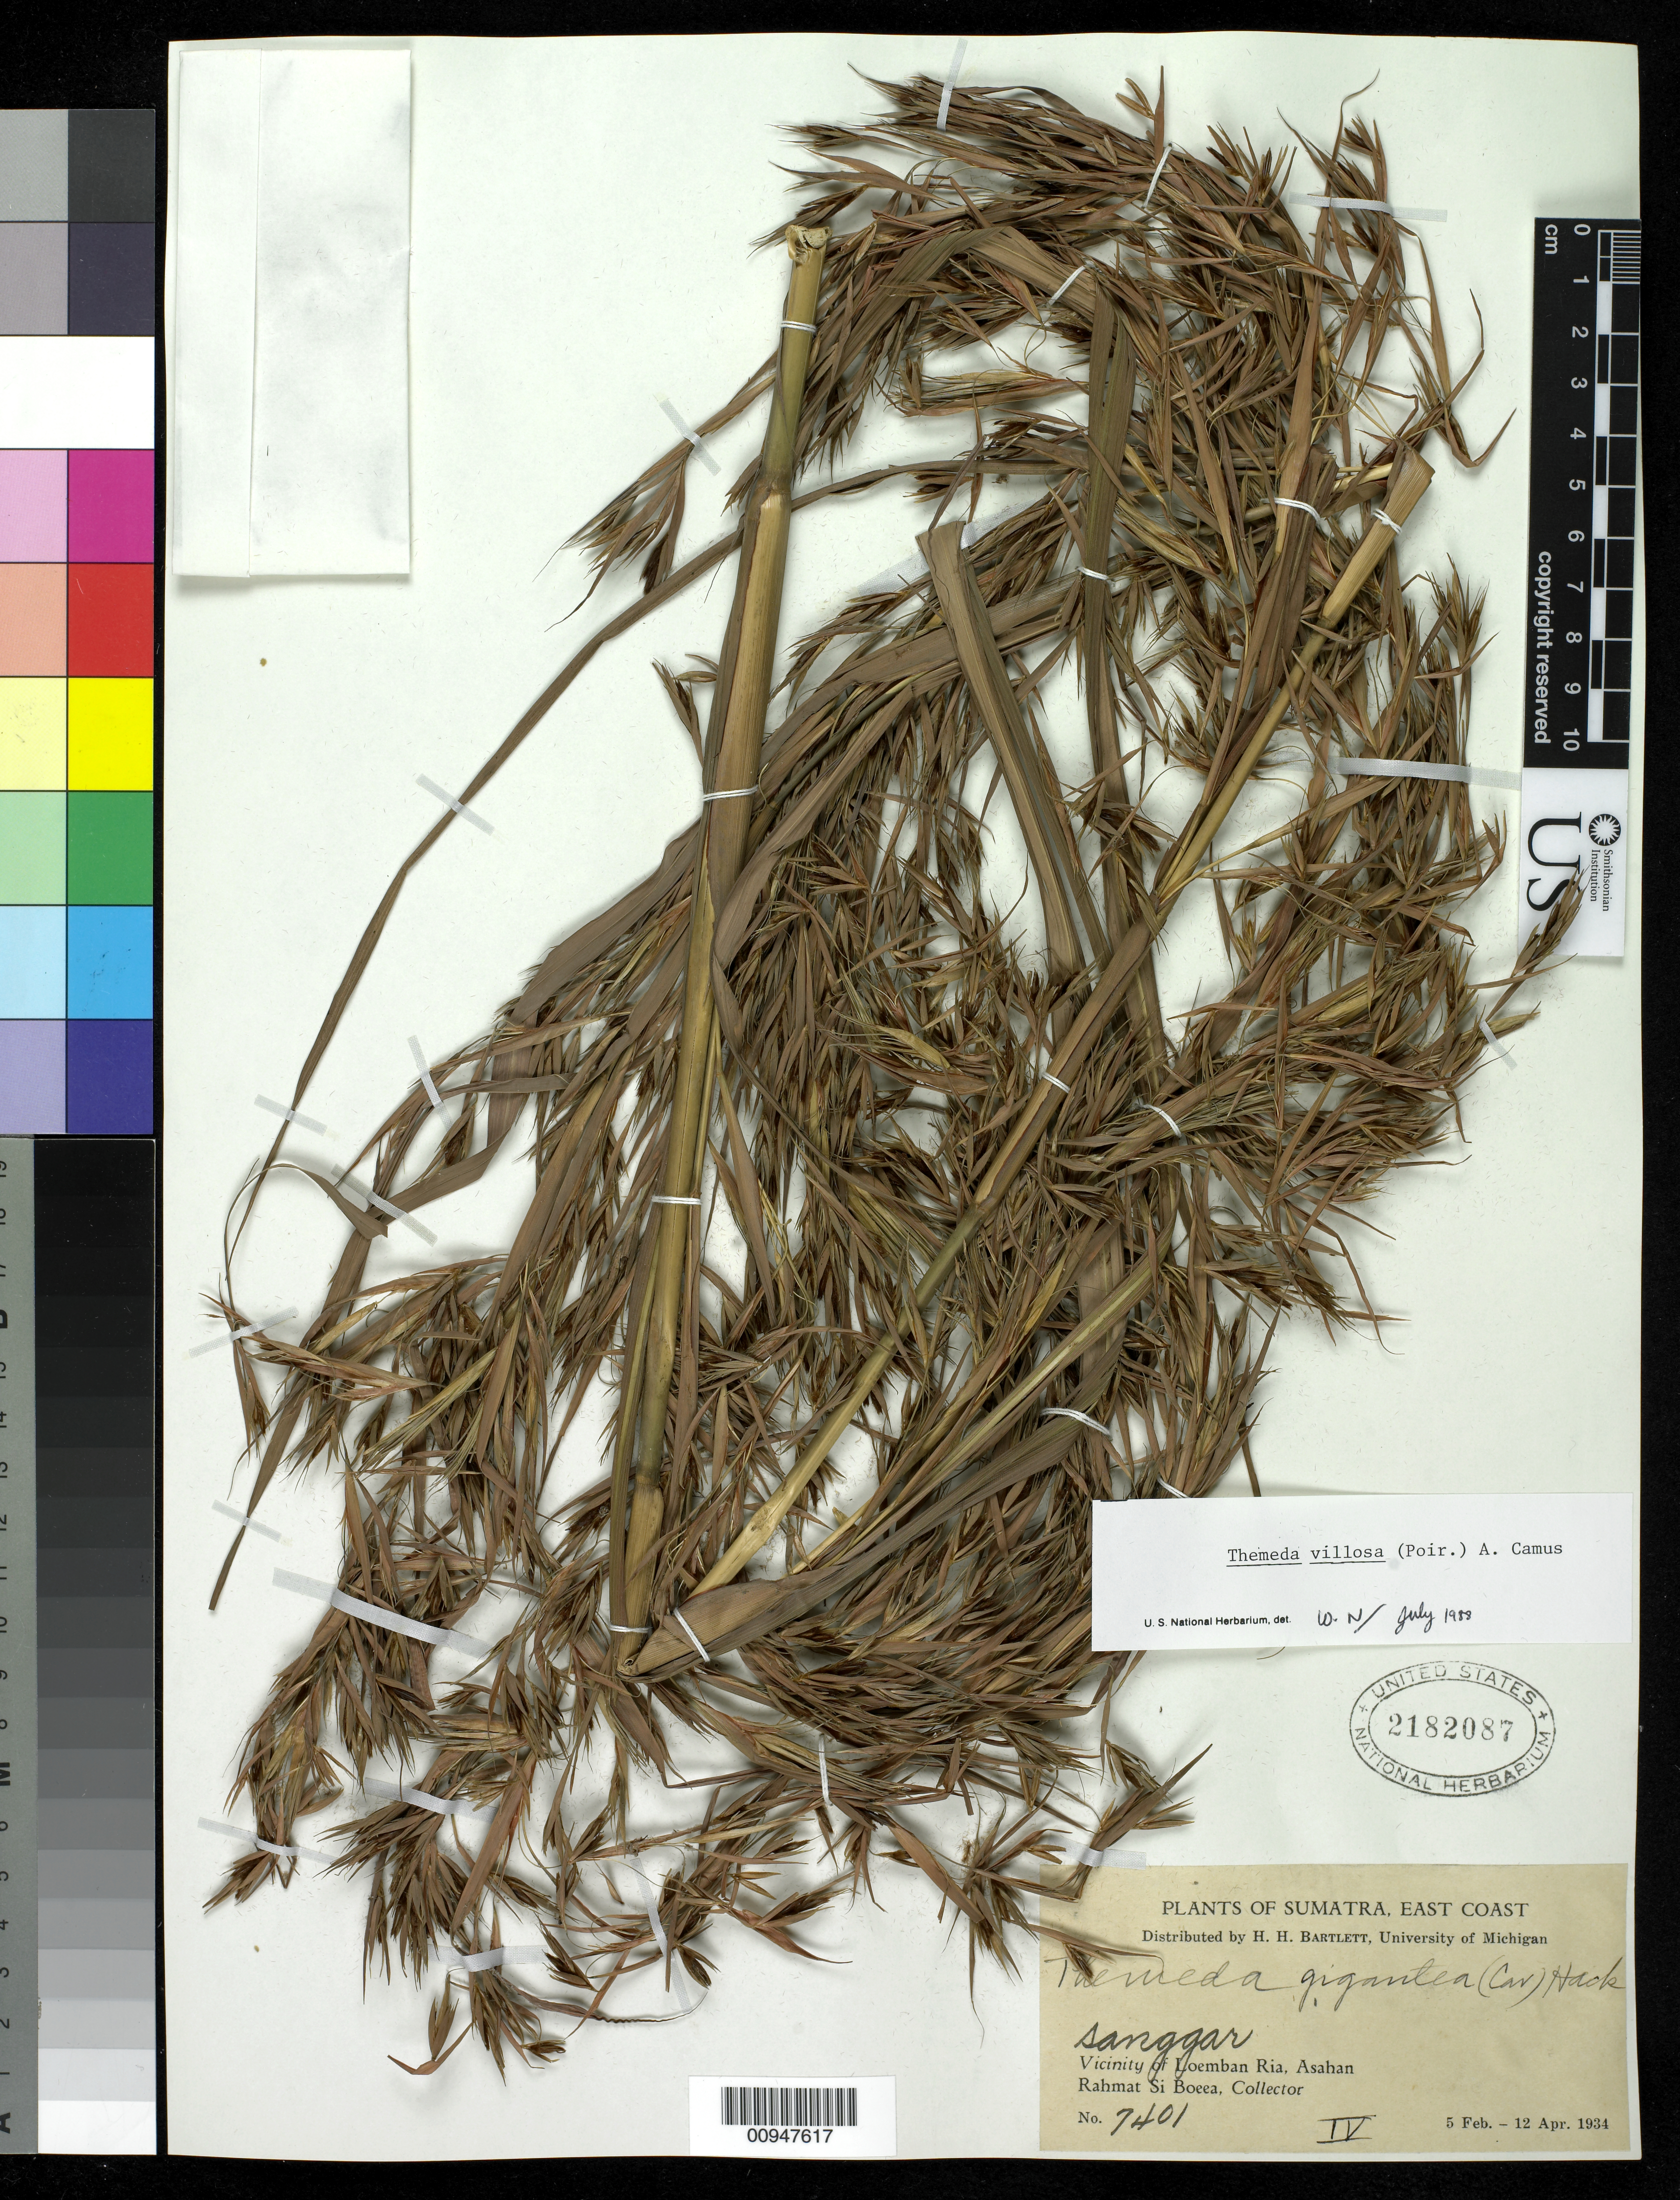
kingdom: Plantae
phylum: Tracheophyta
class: Liliopsida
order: Poales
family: Poaceae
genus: Themeda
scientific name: Themeda villosa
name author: (Lam.) A. Camus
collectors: Rahmat Si Boeea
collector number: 7401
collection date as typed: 05 Feb 1934 to 12 Apr 1934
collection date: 1934-02-05/1934-04-12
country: Indonesia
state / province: Sumatra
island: Sumatra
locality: Vicinity of Loemban Ria, Asahan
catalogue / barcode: US 2182087